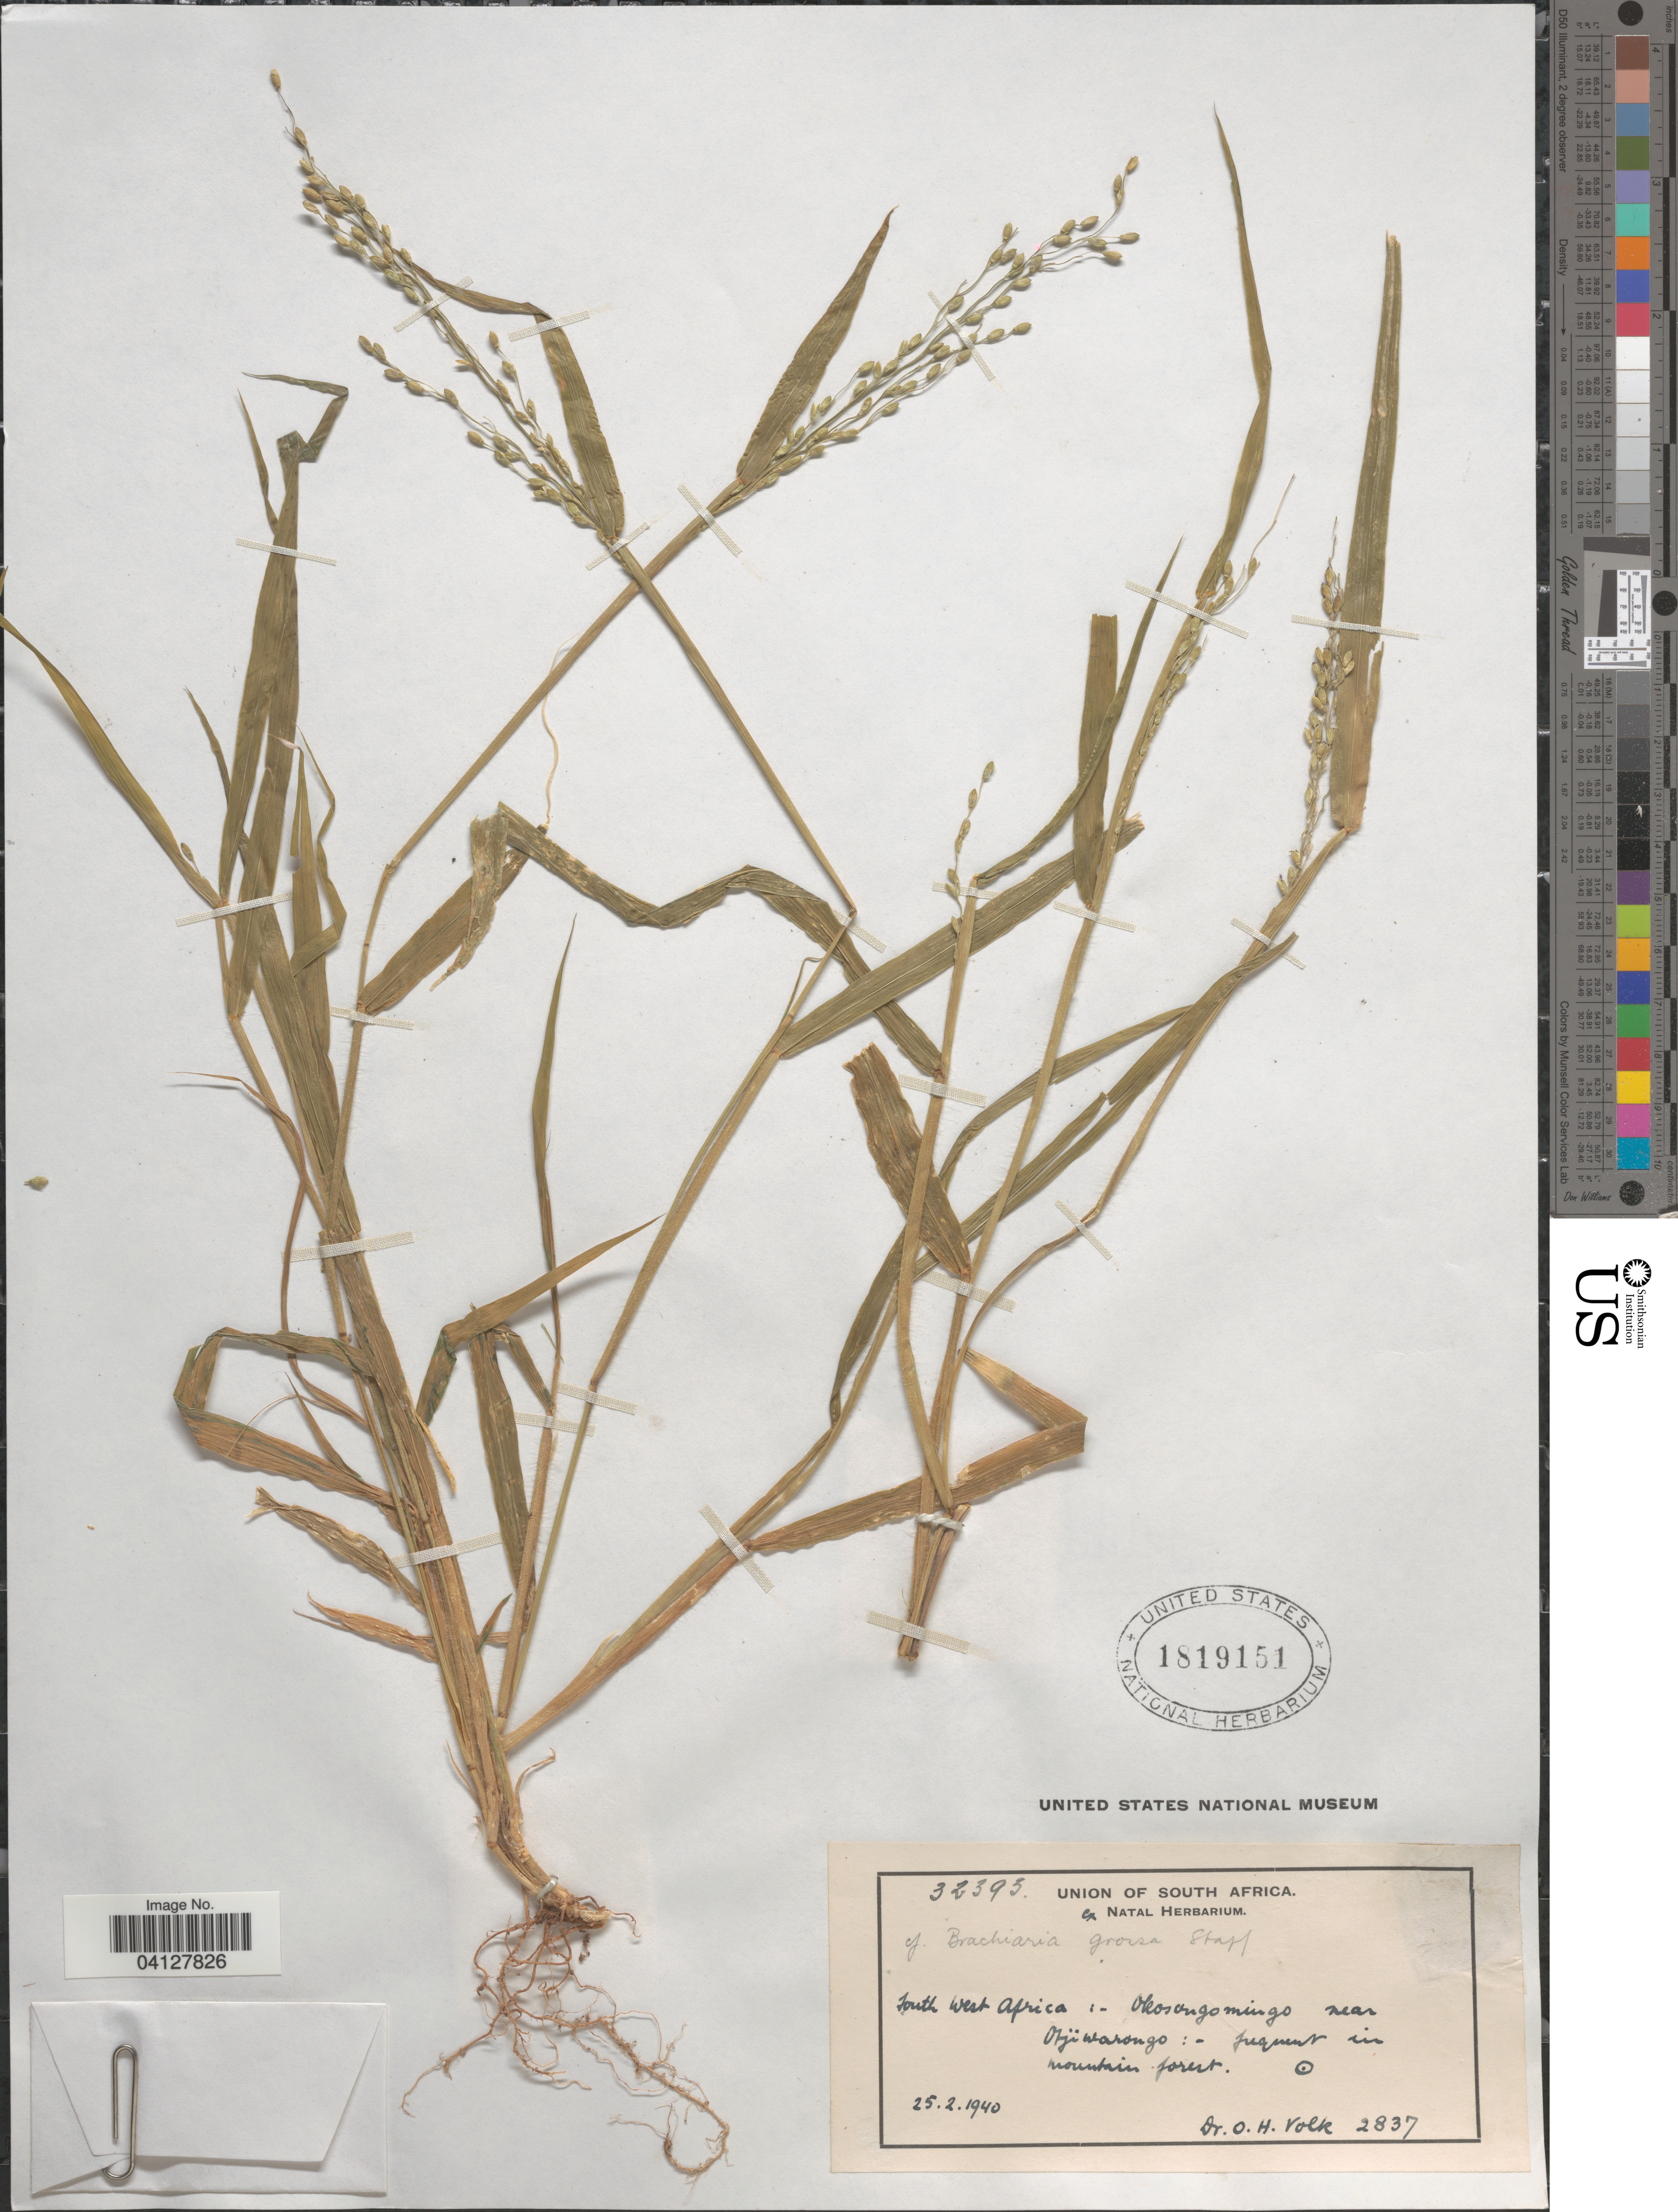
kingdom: Plantae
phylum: Tracheophyta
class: Liliopsida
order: Poales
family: Poaceae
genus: Brachiaria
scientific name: Brachiaria grossa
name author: Stapf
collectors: O. Volk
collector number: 2837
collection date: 1940-02-25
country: Namibia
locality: Union of South Africa. South West Africa: Okosongomingo near Otjiwarongo.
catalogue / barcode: US 1819151